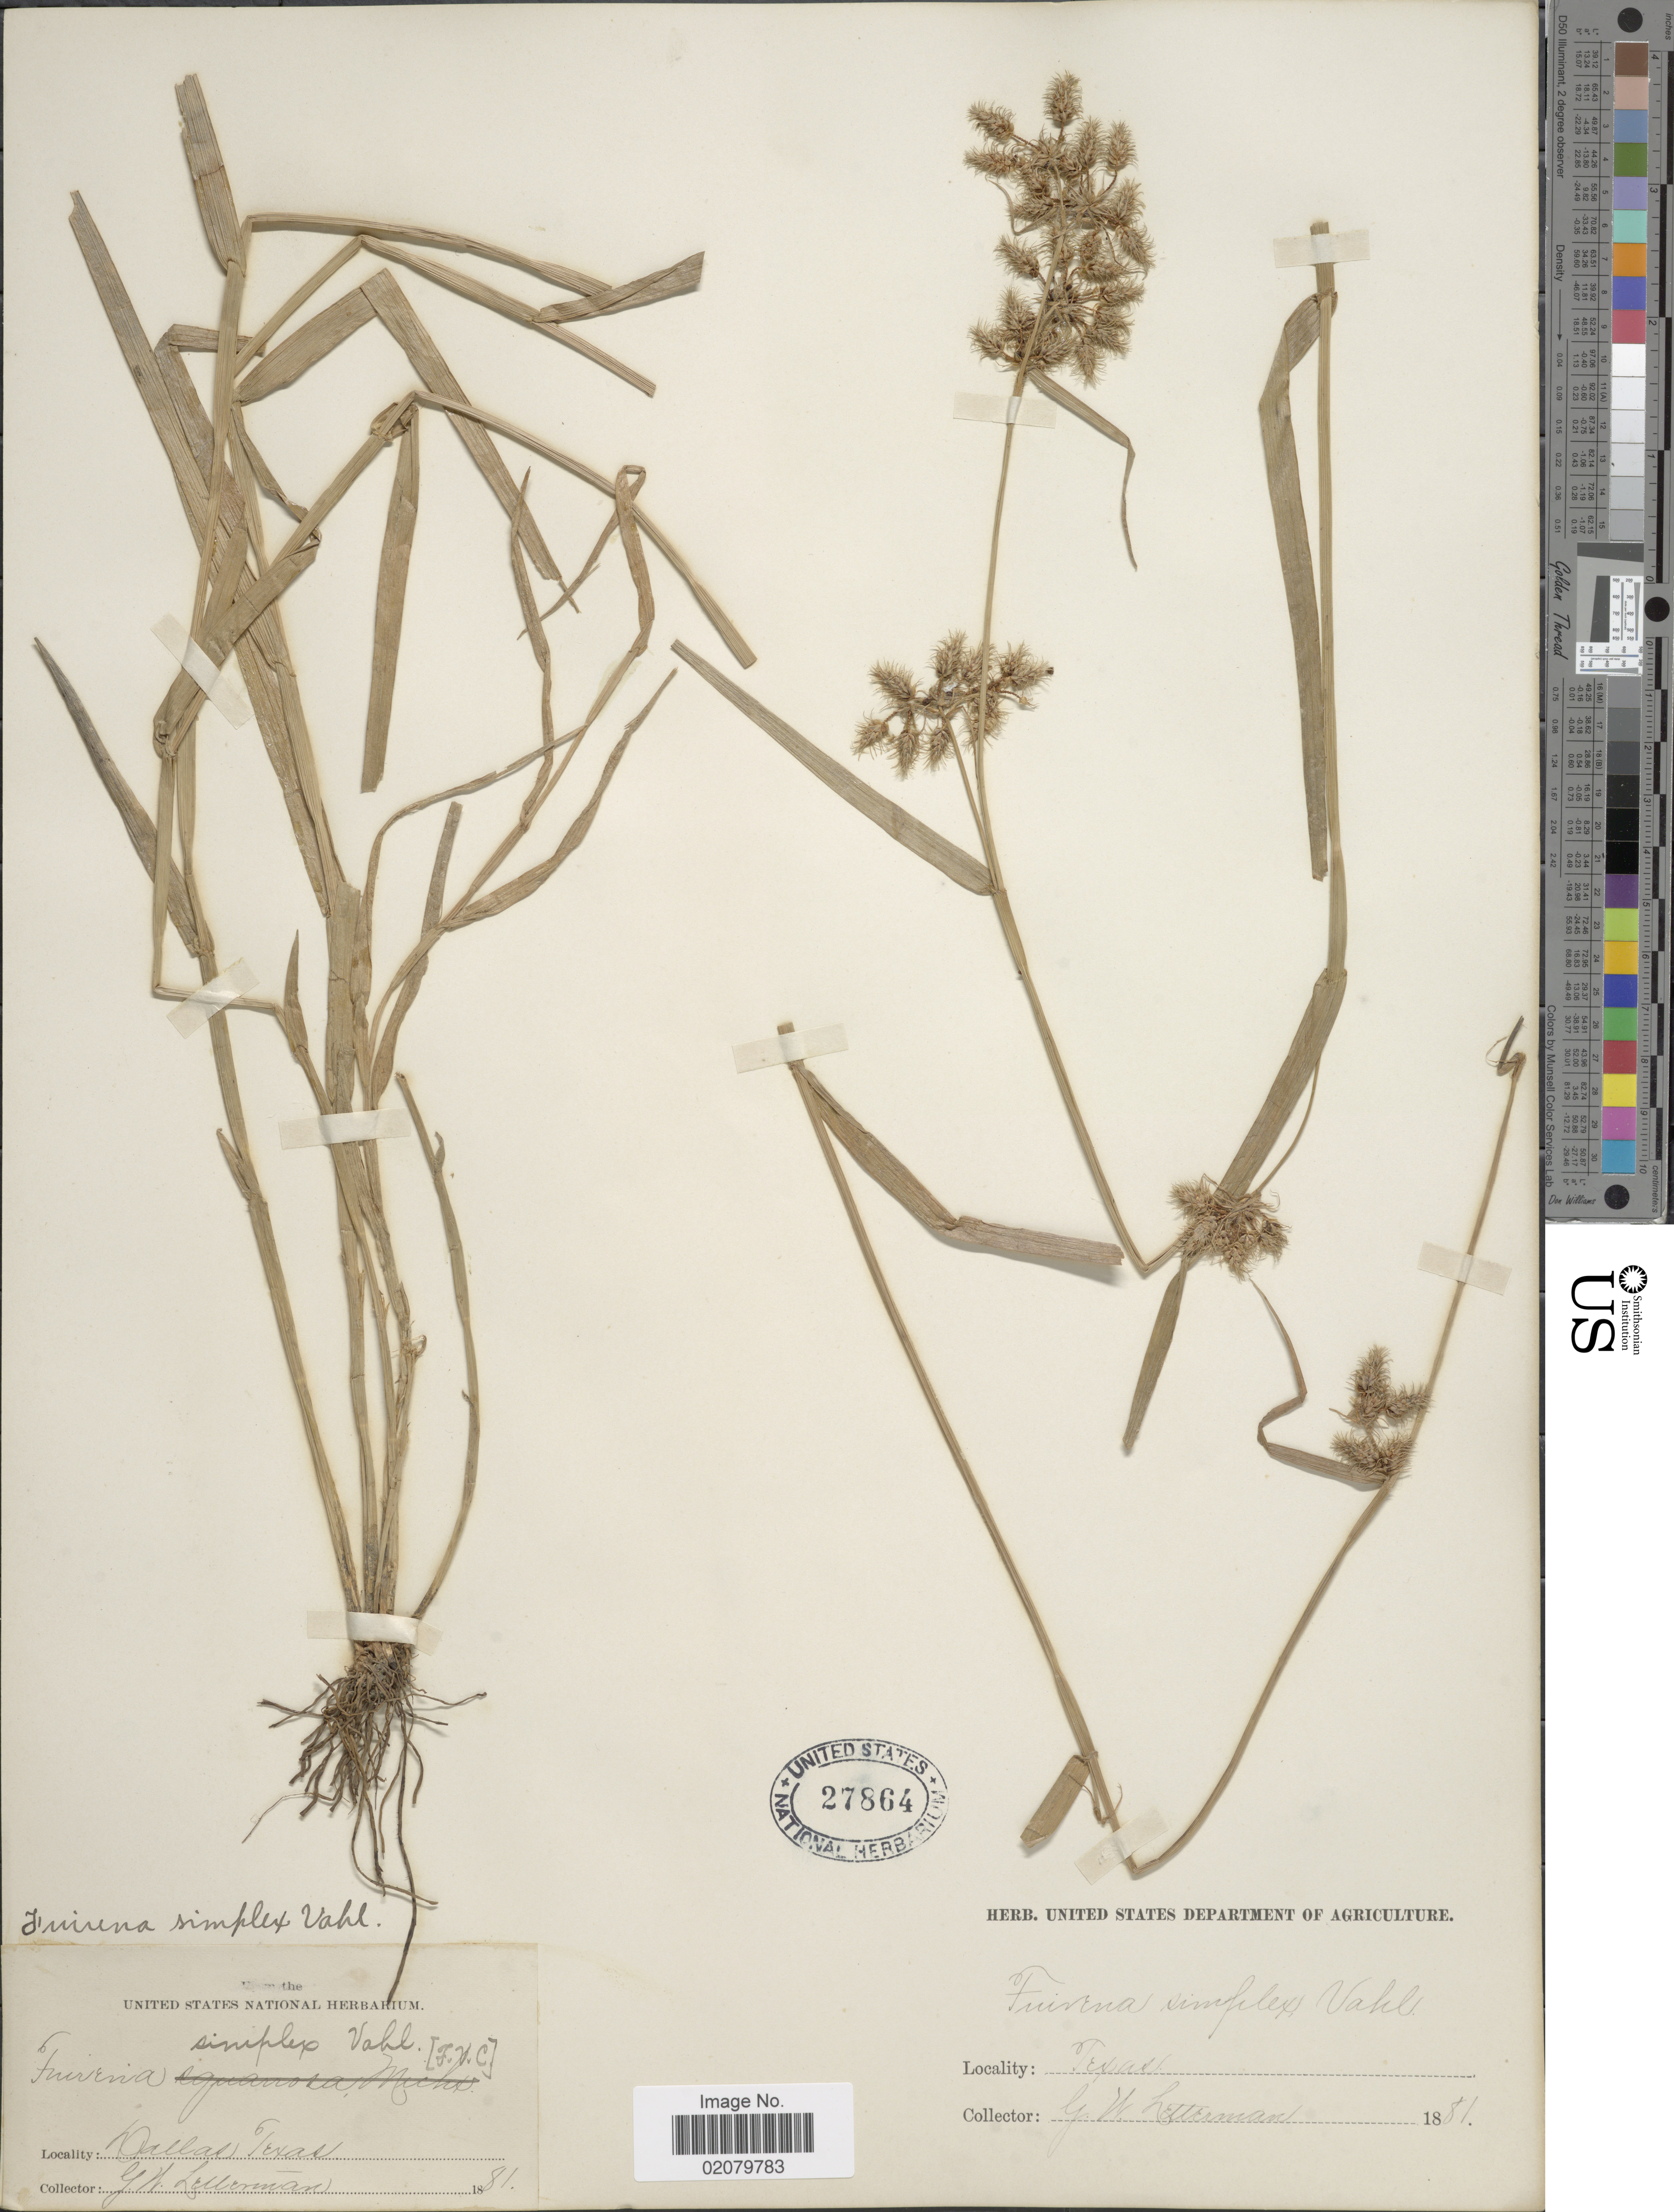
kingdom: Plantae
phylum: Tracheophyta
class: Liliopsida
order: Poales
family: Cyperaceae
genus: Fuirena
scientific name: Fuirena simplex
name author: Vahl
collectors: G. W. Letterman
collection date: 1881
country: United States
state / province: Texas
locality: Dallas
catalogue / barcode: US 27864